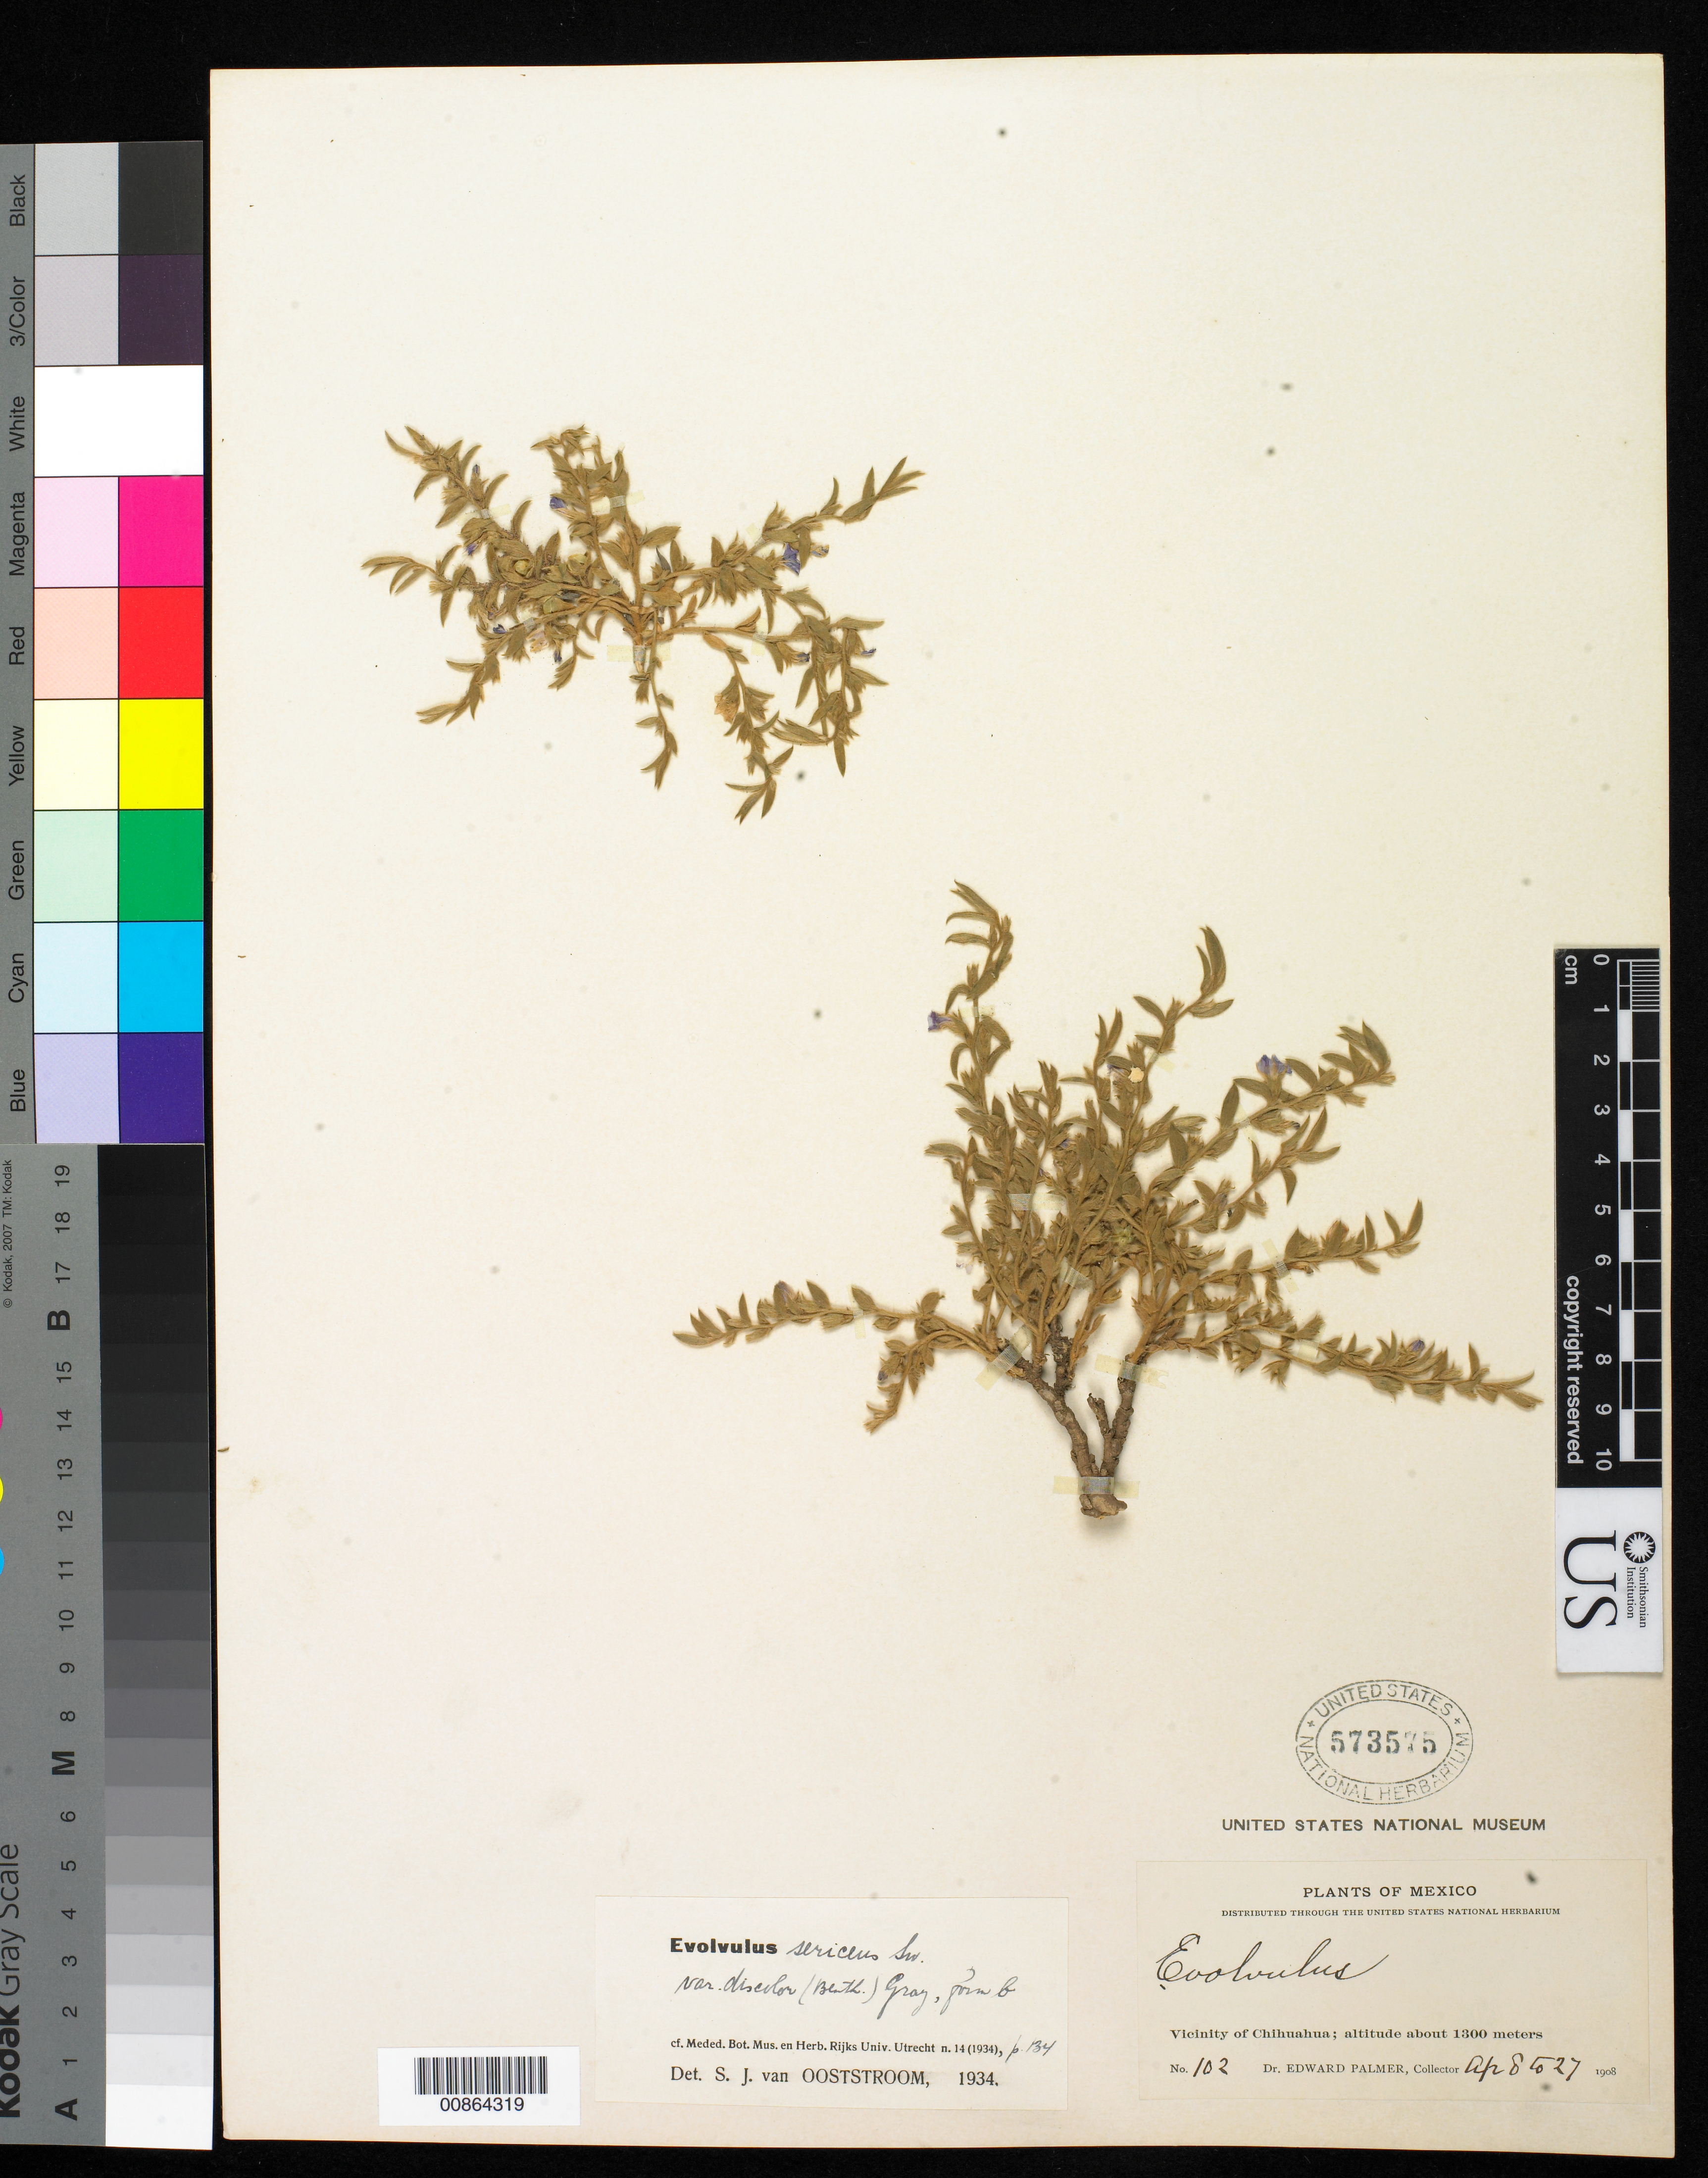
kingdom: Plantae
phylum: Tracheophyta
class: Magnoliopsida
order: Solanales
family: Convolvulaceae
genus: Evolvulus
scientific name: Evolvulus discolor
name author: Benth.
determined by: Wendt, Thomas L.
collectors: E. Palmer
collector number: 102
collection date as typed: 08 Apr 1908 to 27 Apr 1908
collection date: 1908-04-08/1908-04-27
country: Mexico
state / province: Chihuahua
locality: Vicinity of Chihuahua.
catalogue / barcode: US 573575